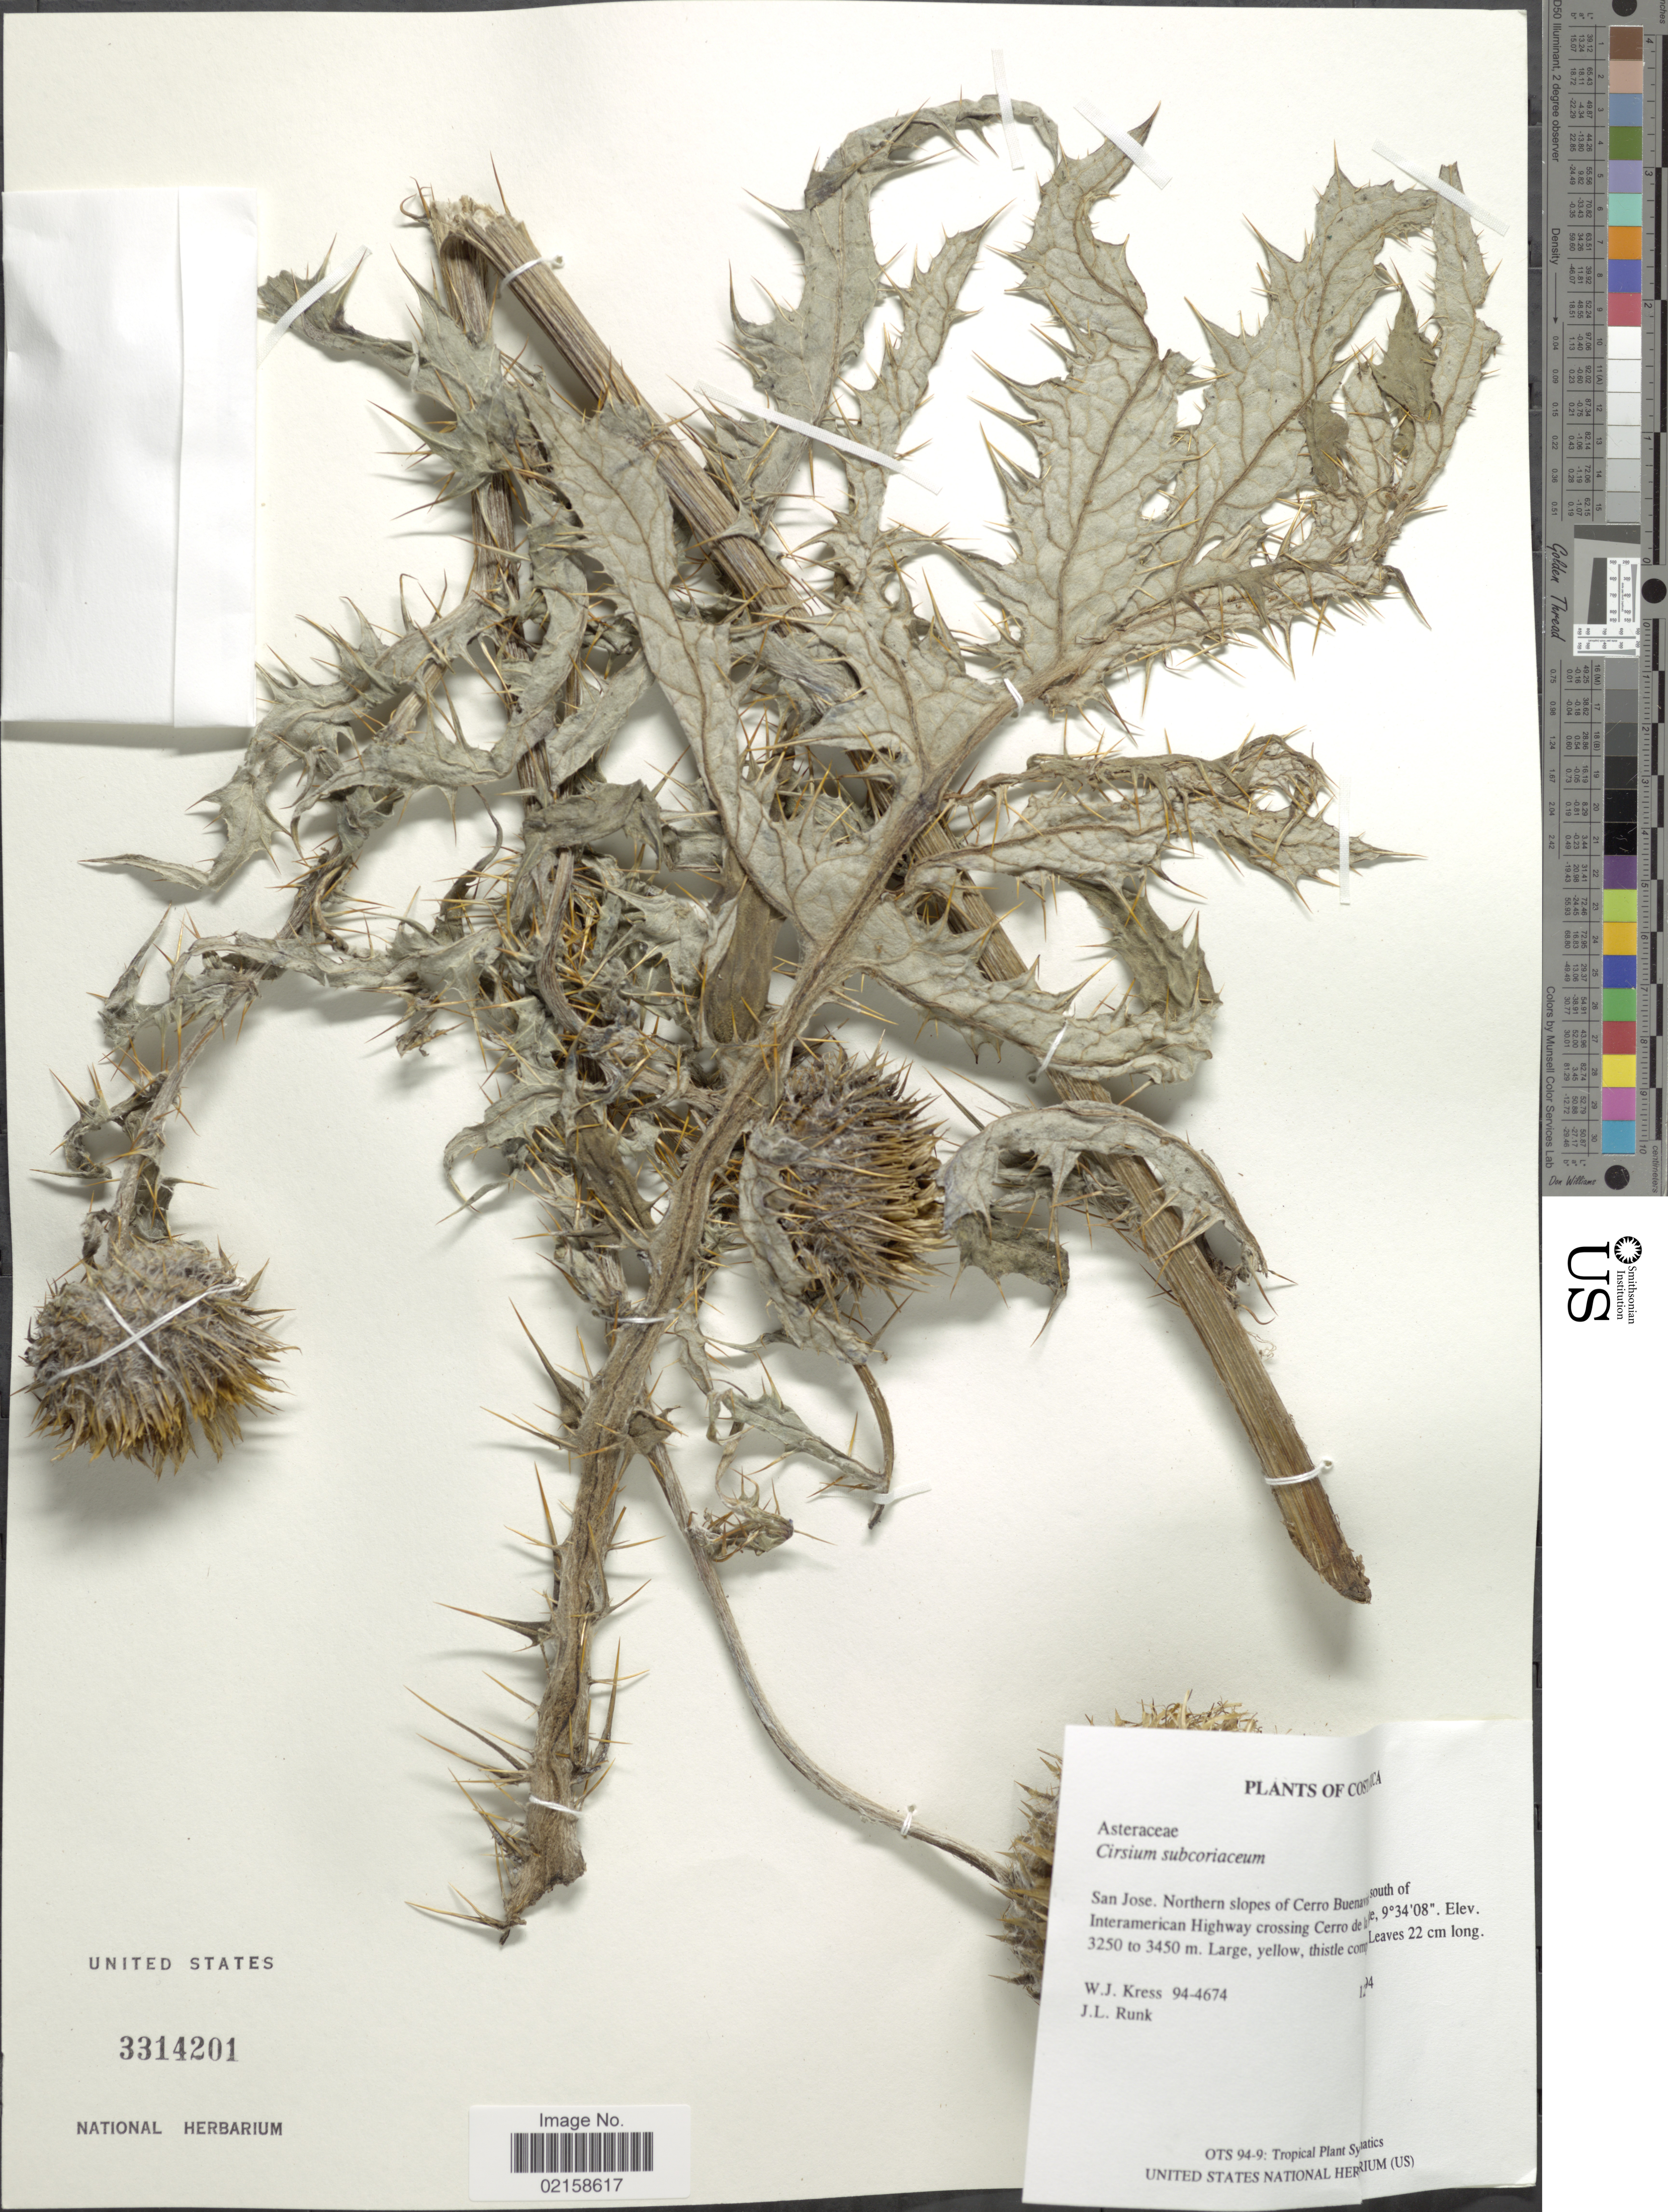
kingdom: Plantae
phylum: Tracheophyta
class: Magnoliopsida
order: Asterales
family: Asteraceae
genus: Cirsium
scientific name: Cirsium subcoriaceum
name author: (Less.) Sch. Bip.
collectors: W. J. Kress & Runk, J. L.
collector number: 94-4674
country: Costa Rica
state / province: San José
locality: Northern slopes of Cerro Buena .... [illegible text] south of Interamerican Highway crossing Cerro de la .. [illegible text].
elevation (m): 3250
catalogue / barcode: US 3314201